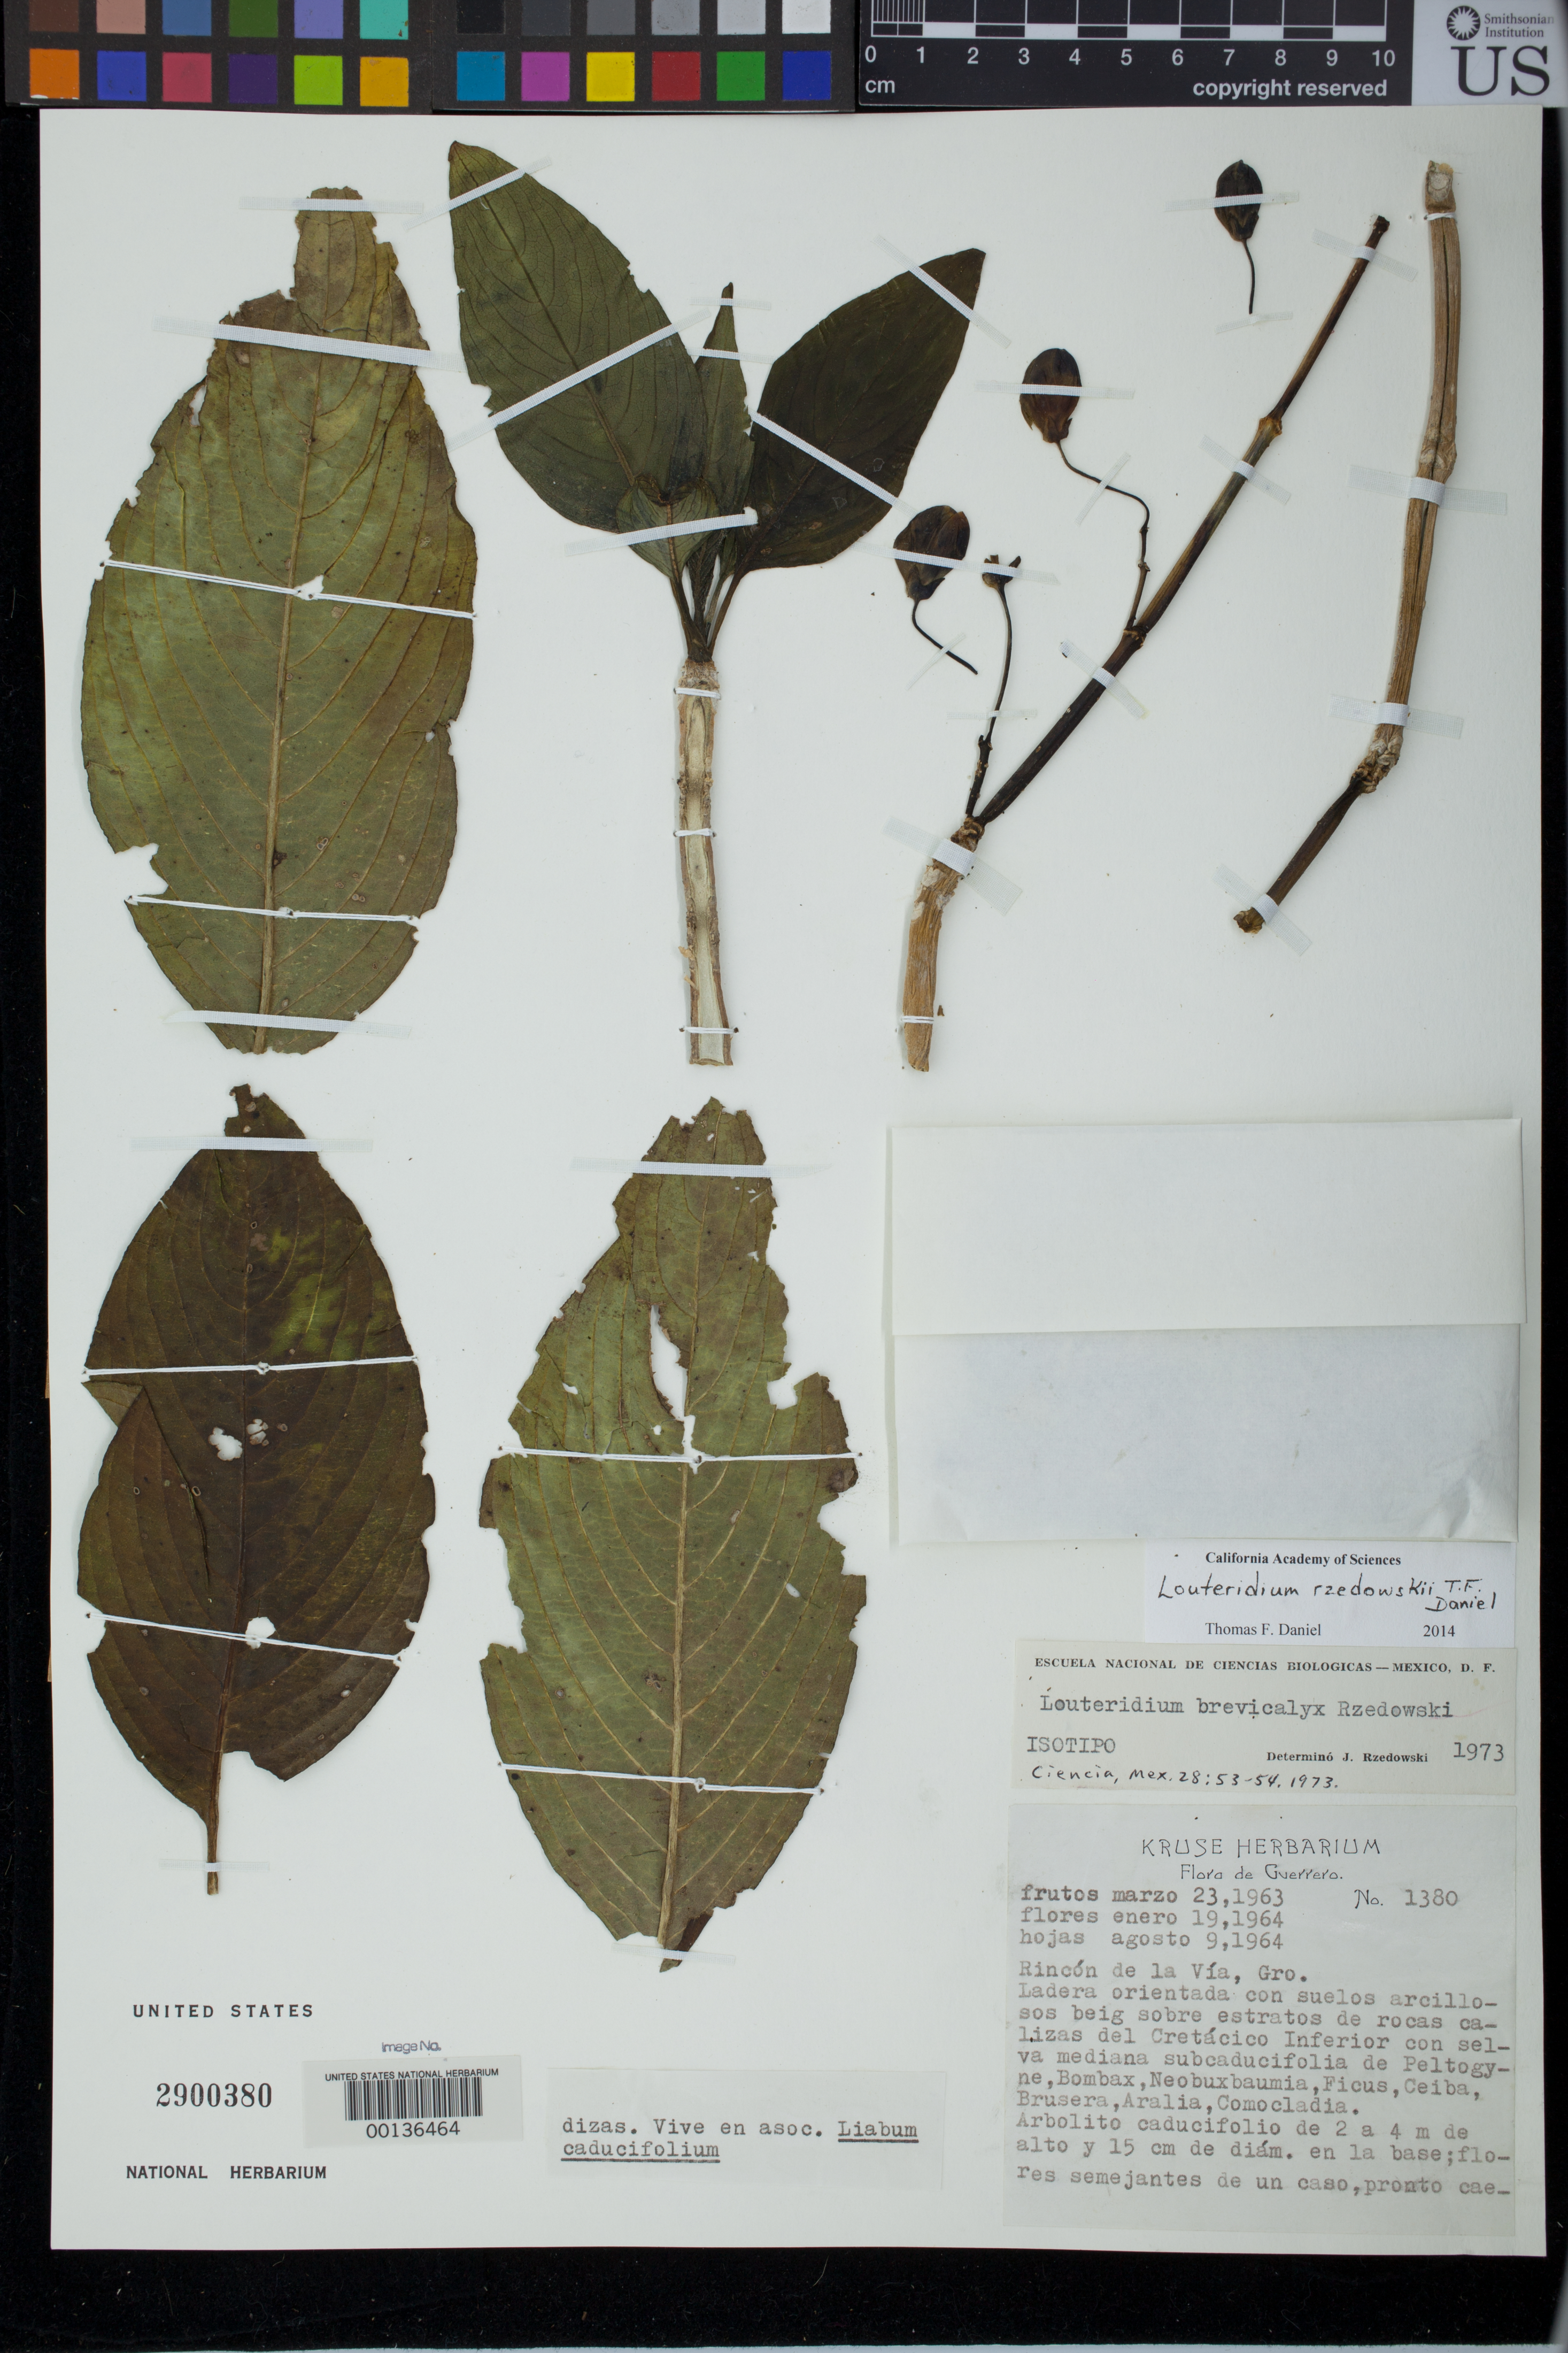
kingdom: Plantae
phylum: Tracheophyta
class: Magnoliopsida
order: Lamiales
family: Acanthaceae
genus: Louteridium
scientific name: Louteridium brevicalyx Rzed., nom. illeg.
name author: Rzed.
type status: Type Collection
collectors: H. Kruse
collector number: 1380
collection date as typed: frutos marzo 23, 1963; flores enero 19, 1964; hojas agosto 9, 1964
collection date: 1963-03-23/1964-08-09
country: Mexico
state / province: Guerrero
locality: Rincón de la Vía, Gro.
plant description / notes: Annotated as "isotipo" by J. Rzedowski (1973) but specimen is mounted with 3 elements collected on different dates with same collection number: fruits, 23 March 1963; flowers, 19 Jan. 1964; leaves, 9 Aug. 1964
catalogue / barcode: US 2900380